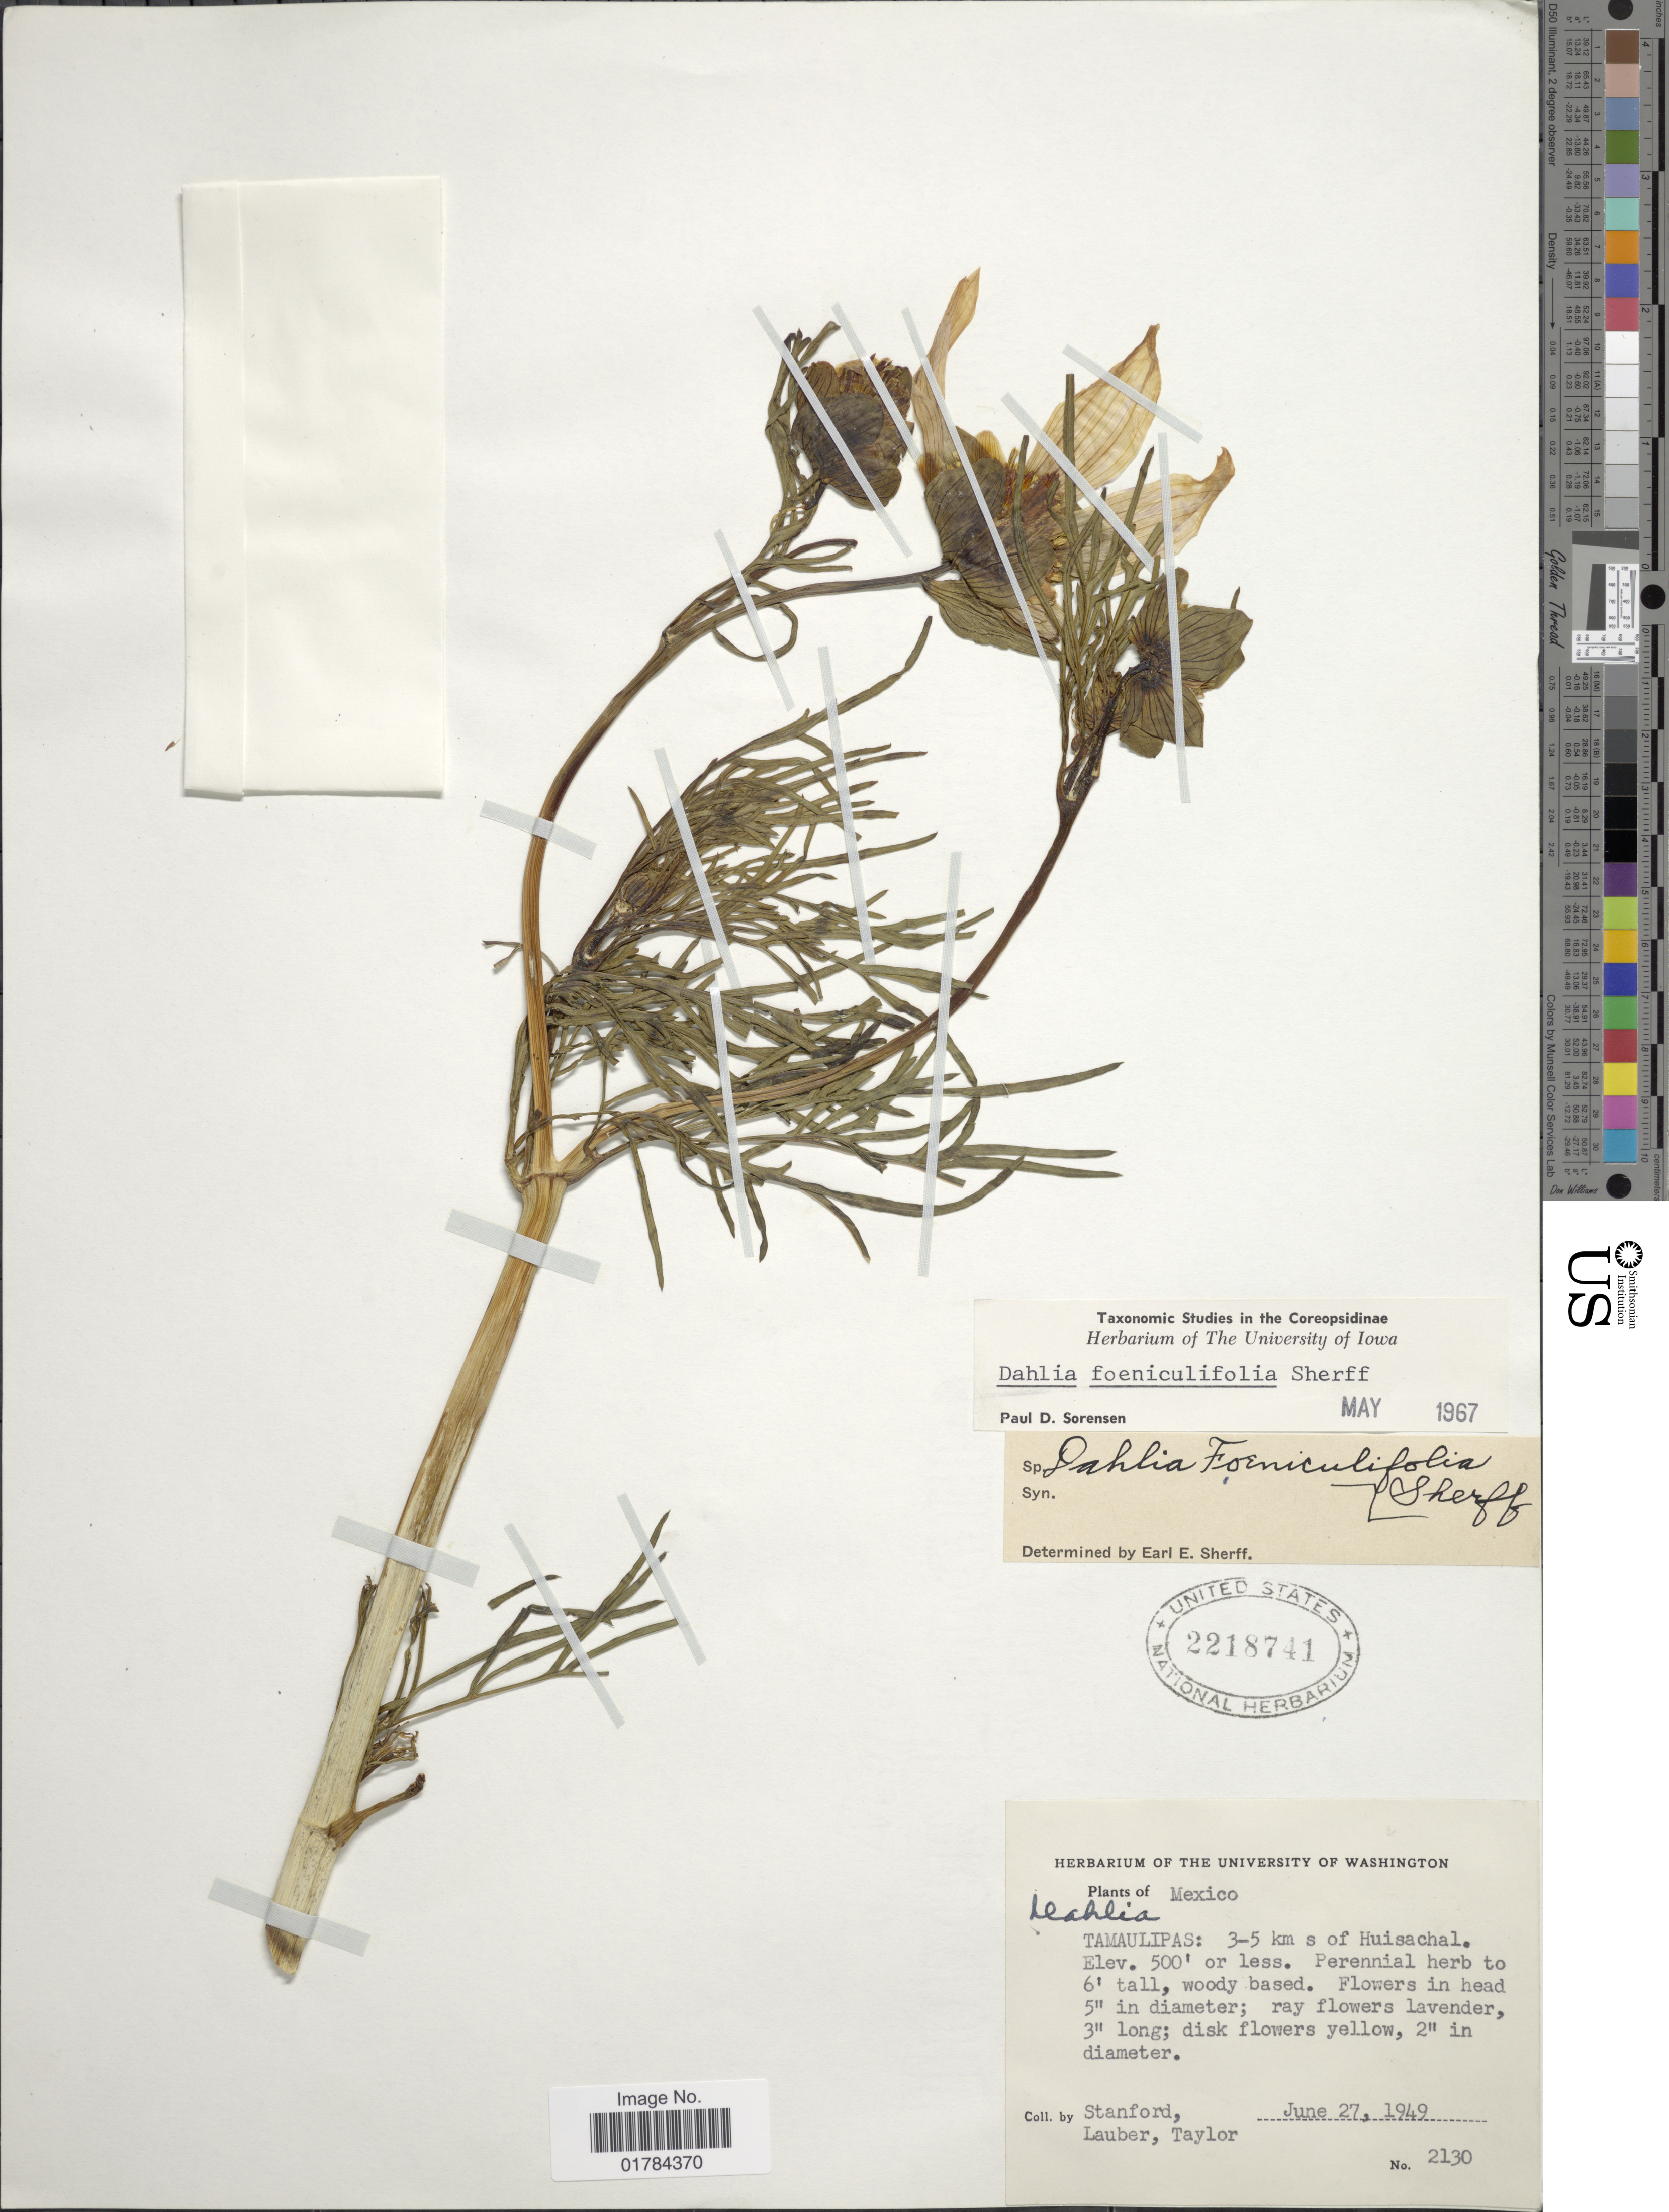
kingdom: Plantae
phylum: Tracheophyta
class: Magnoliopsida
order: Asterales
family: Asteraceae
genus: Dahlia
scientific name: Dahlia foeniculifolia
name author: Sherff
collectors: -. Stanford, Lauber, -- & -- Taylor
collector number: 2130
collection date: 1949-06-27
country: Mexico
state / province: Tamaulipas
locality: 3-5 km s of Huisachal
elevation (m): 152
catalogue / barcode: US 2218741